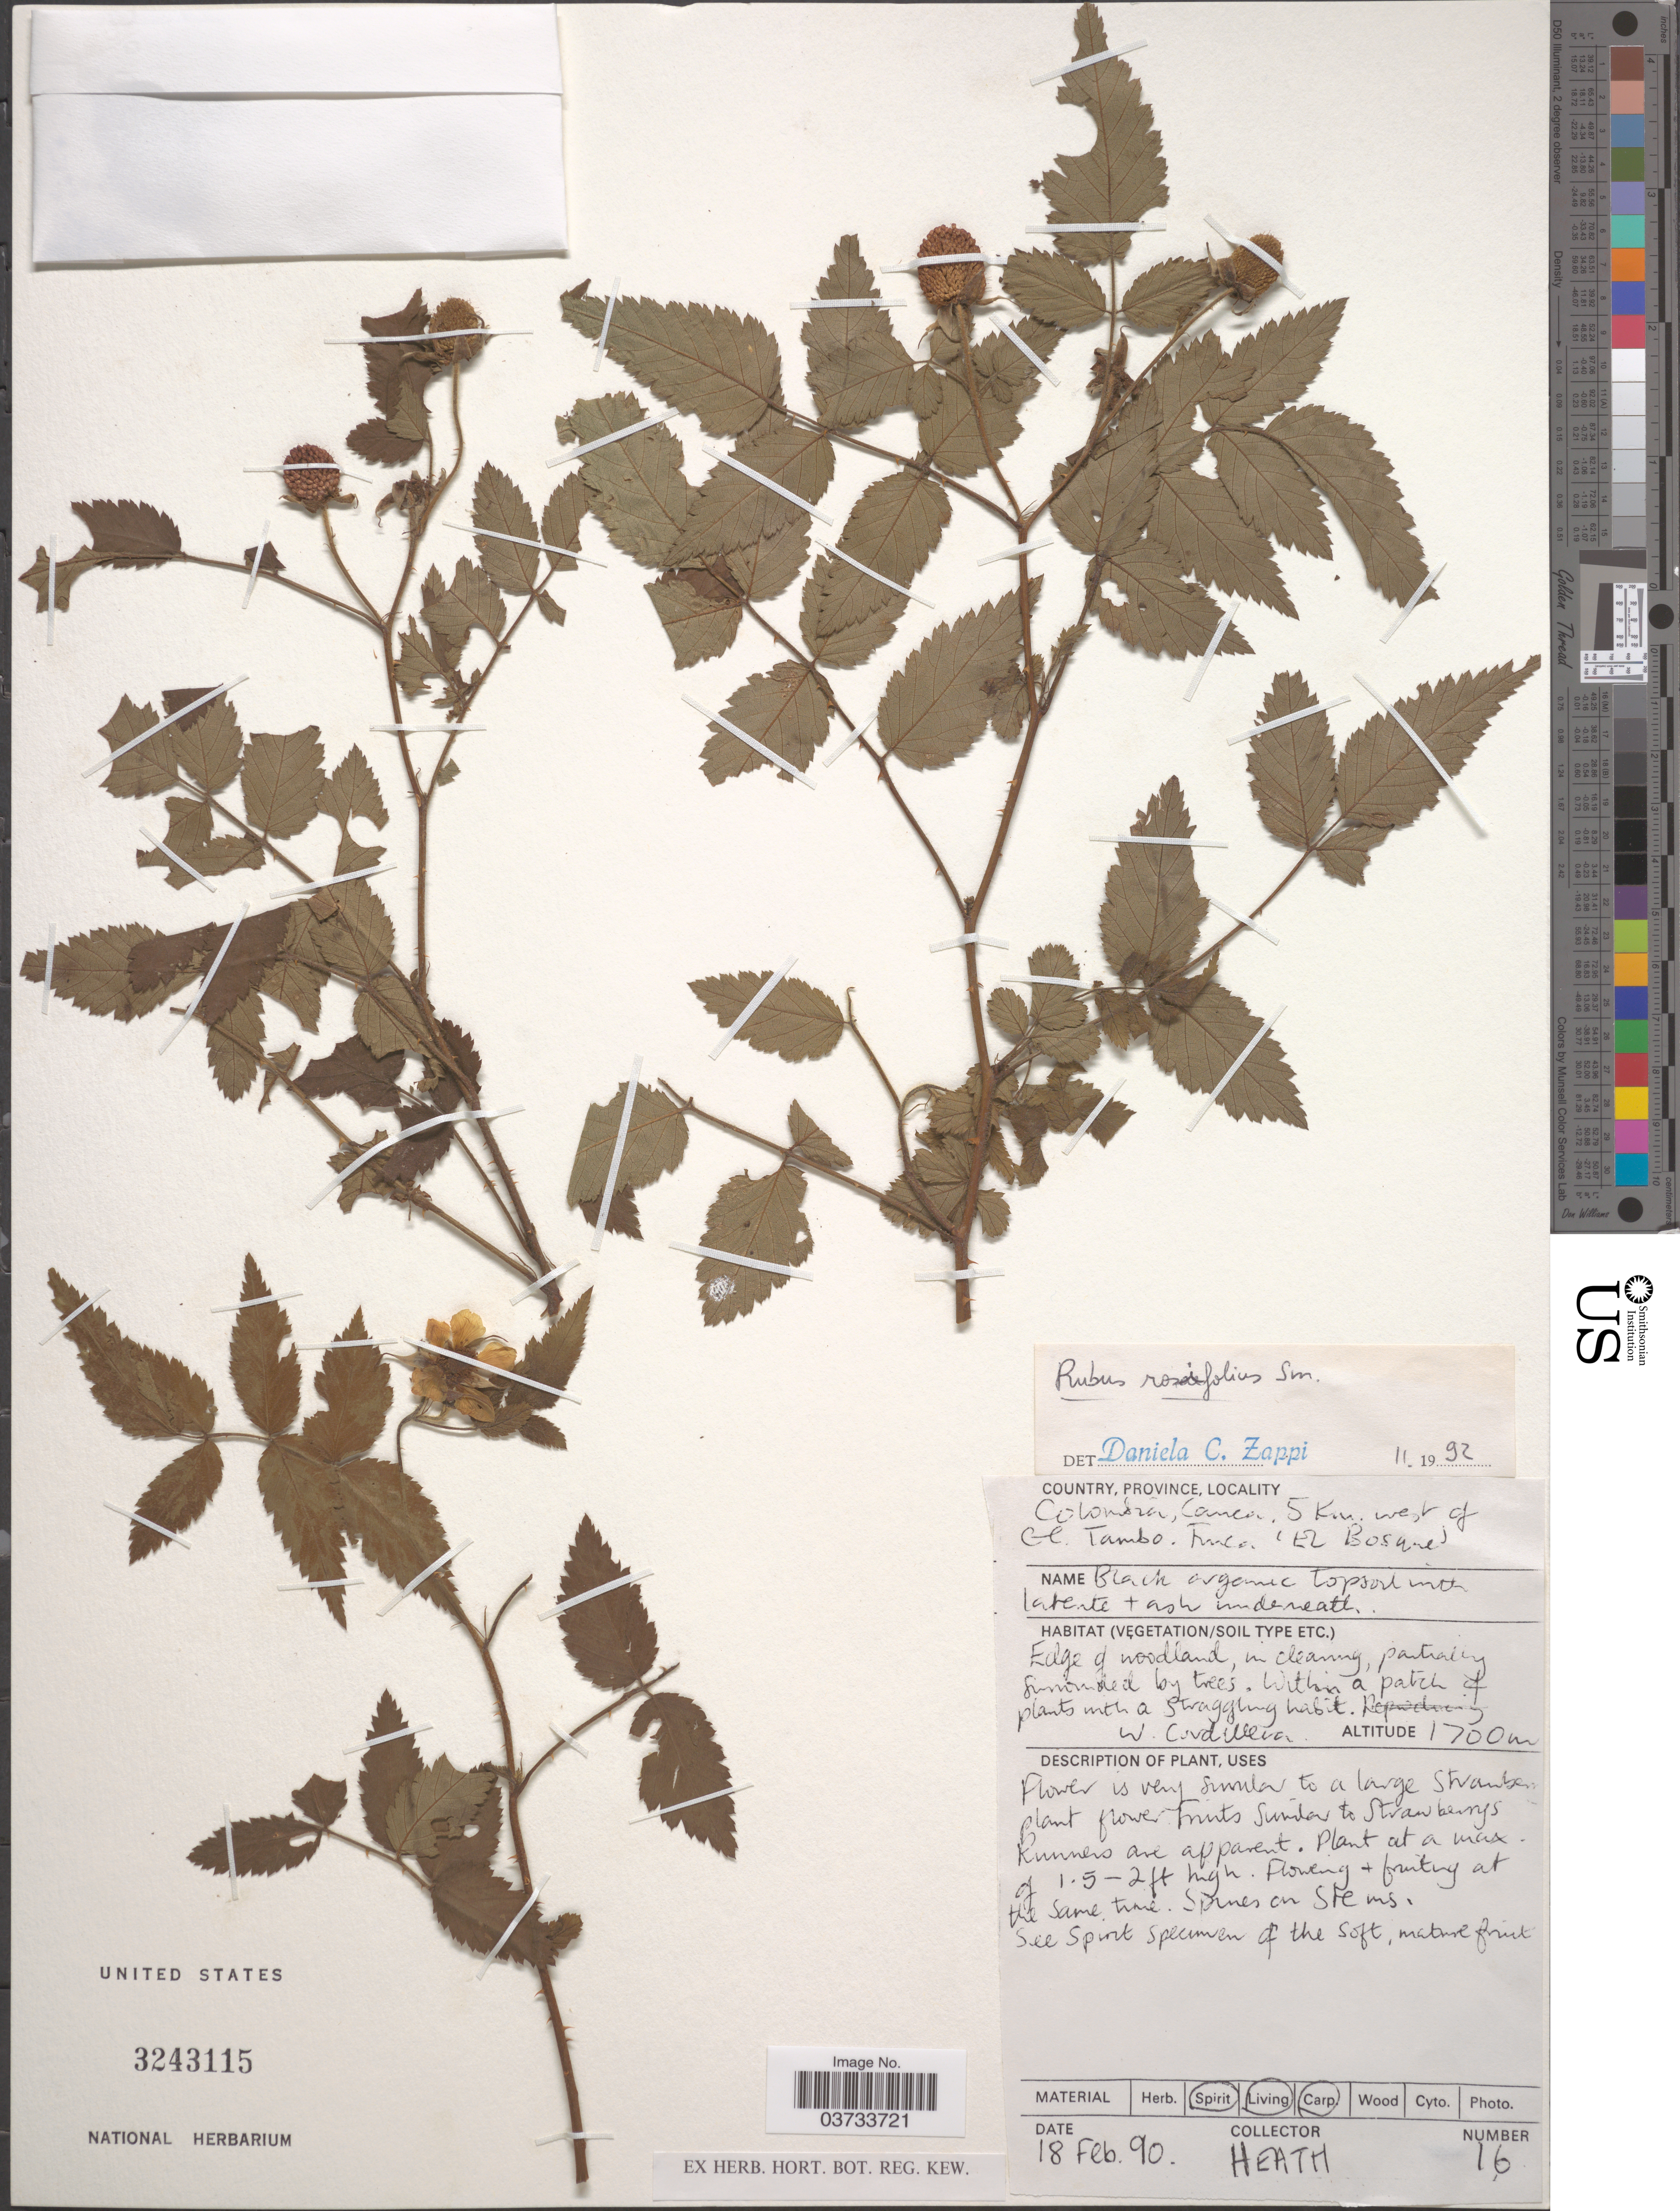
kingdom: Plantae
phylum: Tracheophyta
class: Magnoliopsida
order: Rosales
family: Rosaceae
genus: Rubus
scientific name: Rubus rosifolius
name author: Sm.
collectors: Heath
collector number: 16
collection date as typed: Transcribed d/m/y: 18/2/90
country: Colombia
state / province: Cauca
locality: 5 Km. west of El Tambo. Finca (El Bosque).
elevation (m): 1700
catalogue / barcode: US 3243115